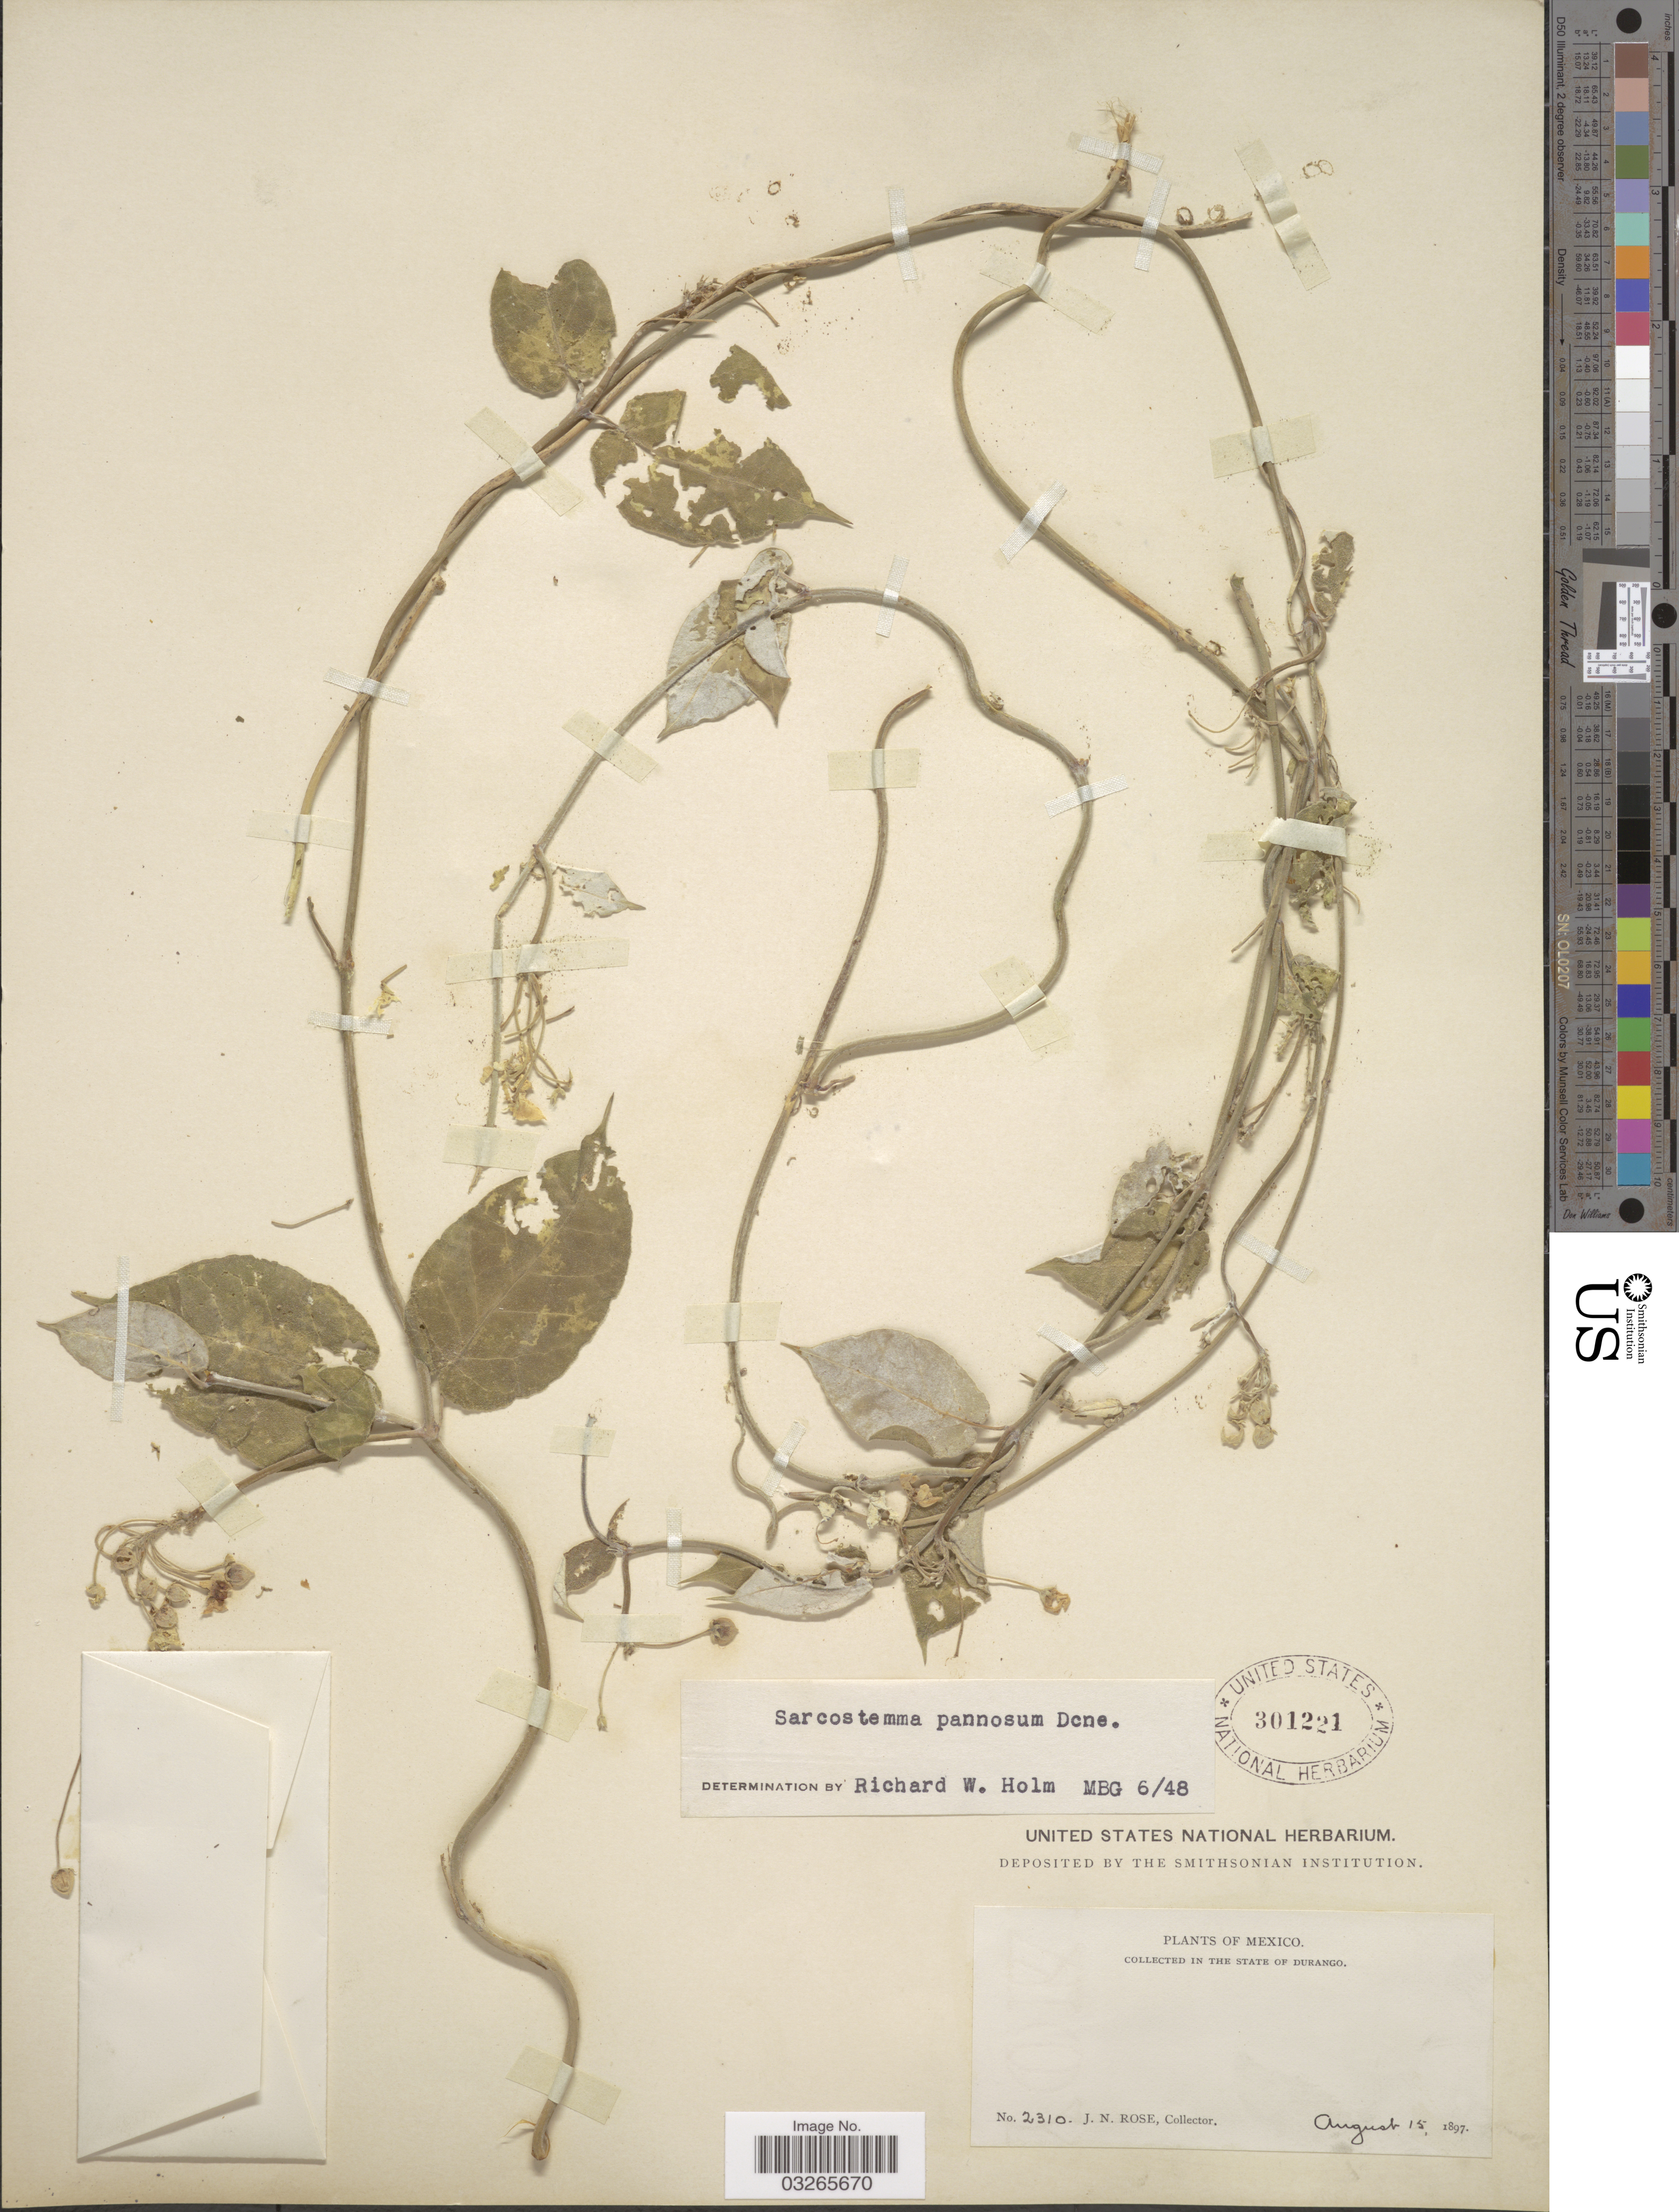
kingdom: Plantae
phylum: Tracheophyta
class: Magnoliopsida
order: Gentianales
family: Apocynaceae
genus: Sarcostemma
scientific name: Sarcostemma pannosum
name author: Decne.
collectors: J. N. Rose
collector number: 2310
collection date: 1897-08-15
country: Mexico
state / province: Durango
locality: In The State of Durango.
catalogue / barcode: US 301221